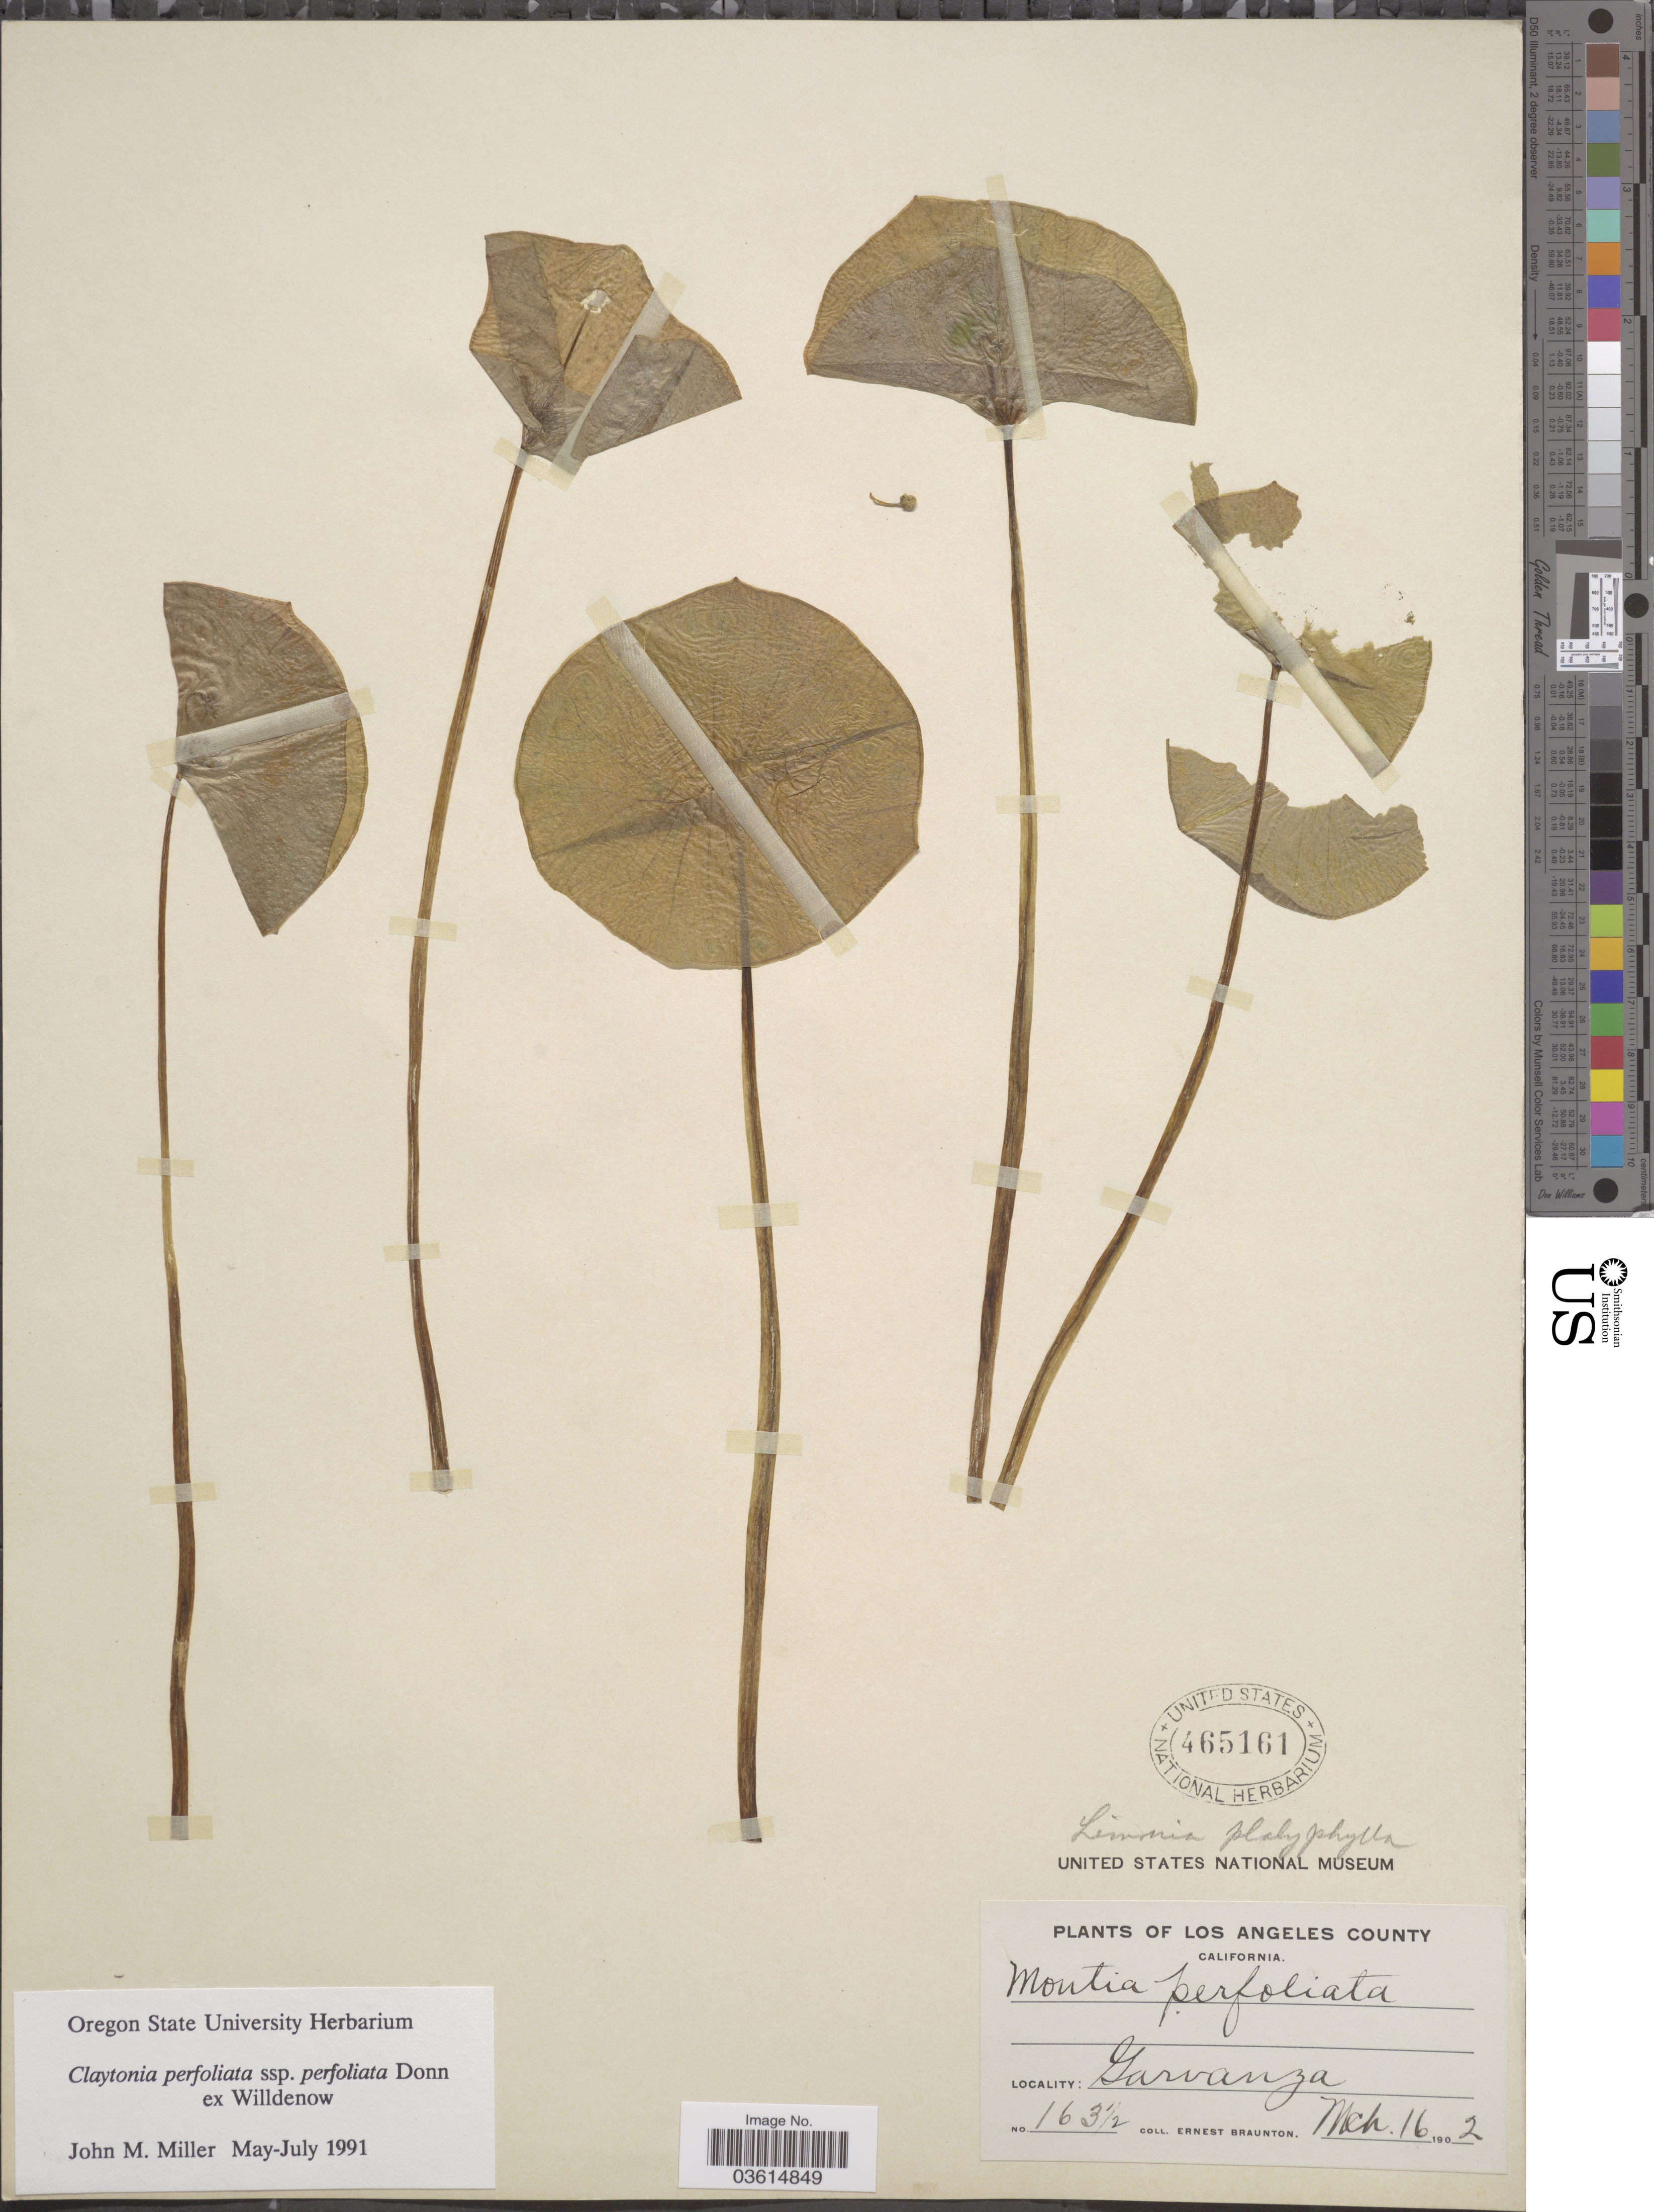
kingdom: Plantae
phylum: Tracheophyta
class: Magnoliopsida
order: Caryophyllales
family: Montiaceae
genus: Claytonia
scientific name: Claytonia perfoliata subsp. perfoliata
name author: Donn ex Willd.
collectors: E. Braunton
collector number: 163½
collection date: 1902-03-16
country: United States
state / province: California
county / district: Los Angeles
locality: Los Angeles County. Garvanza.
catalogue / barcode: US 465161